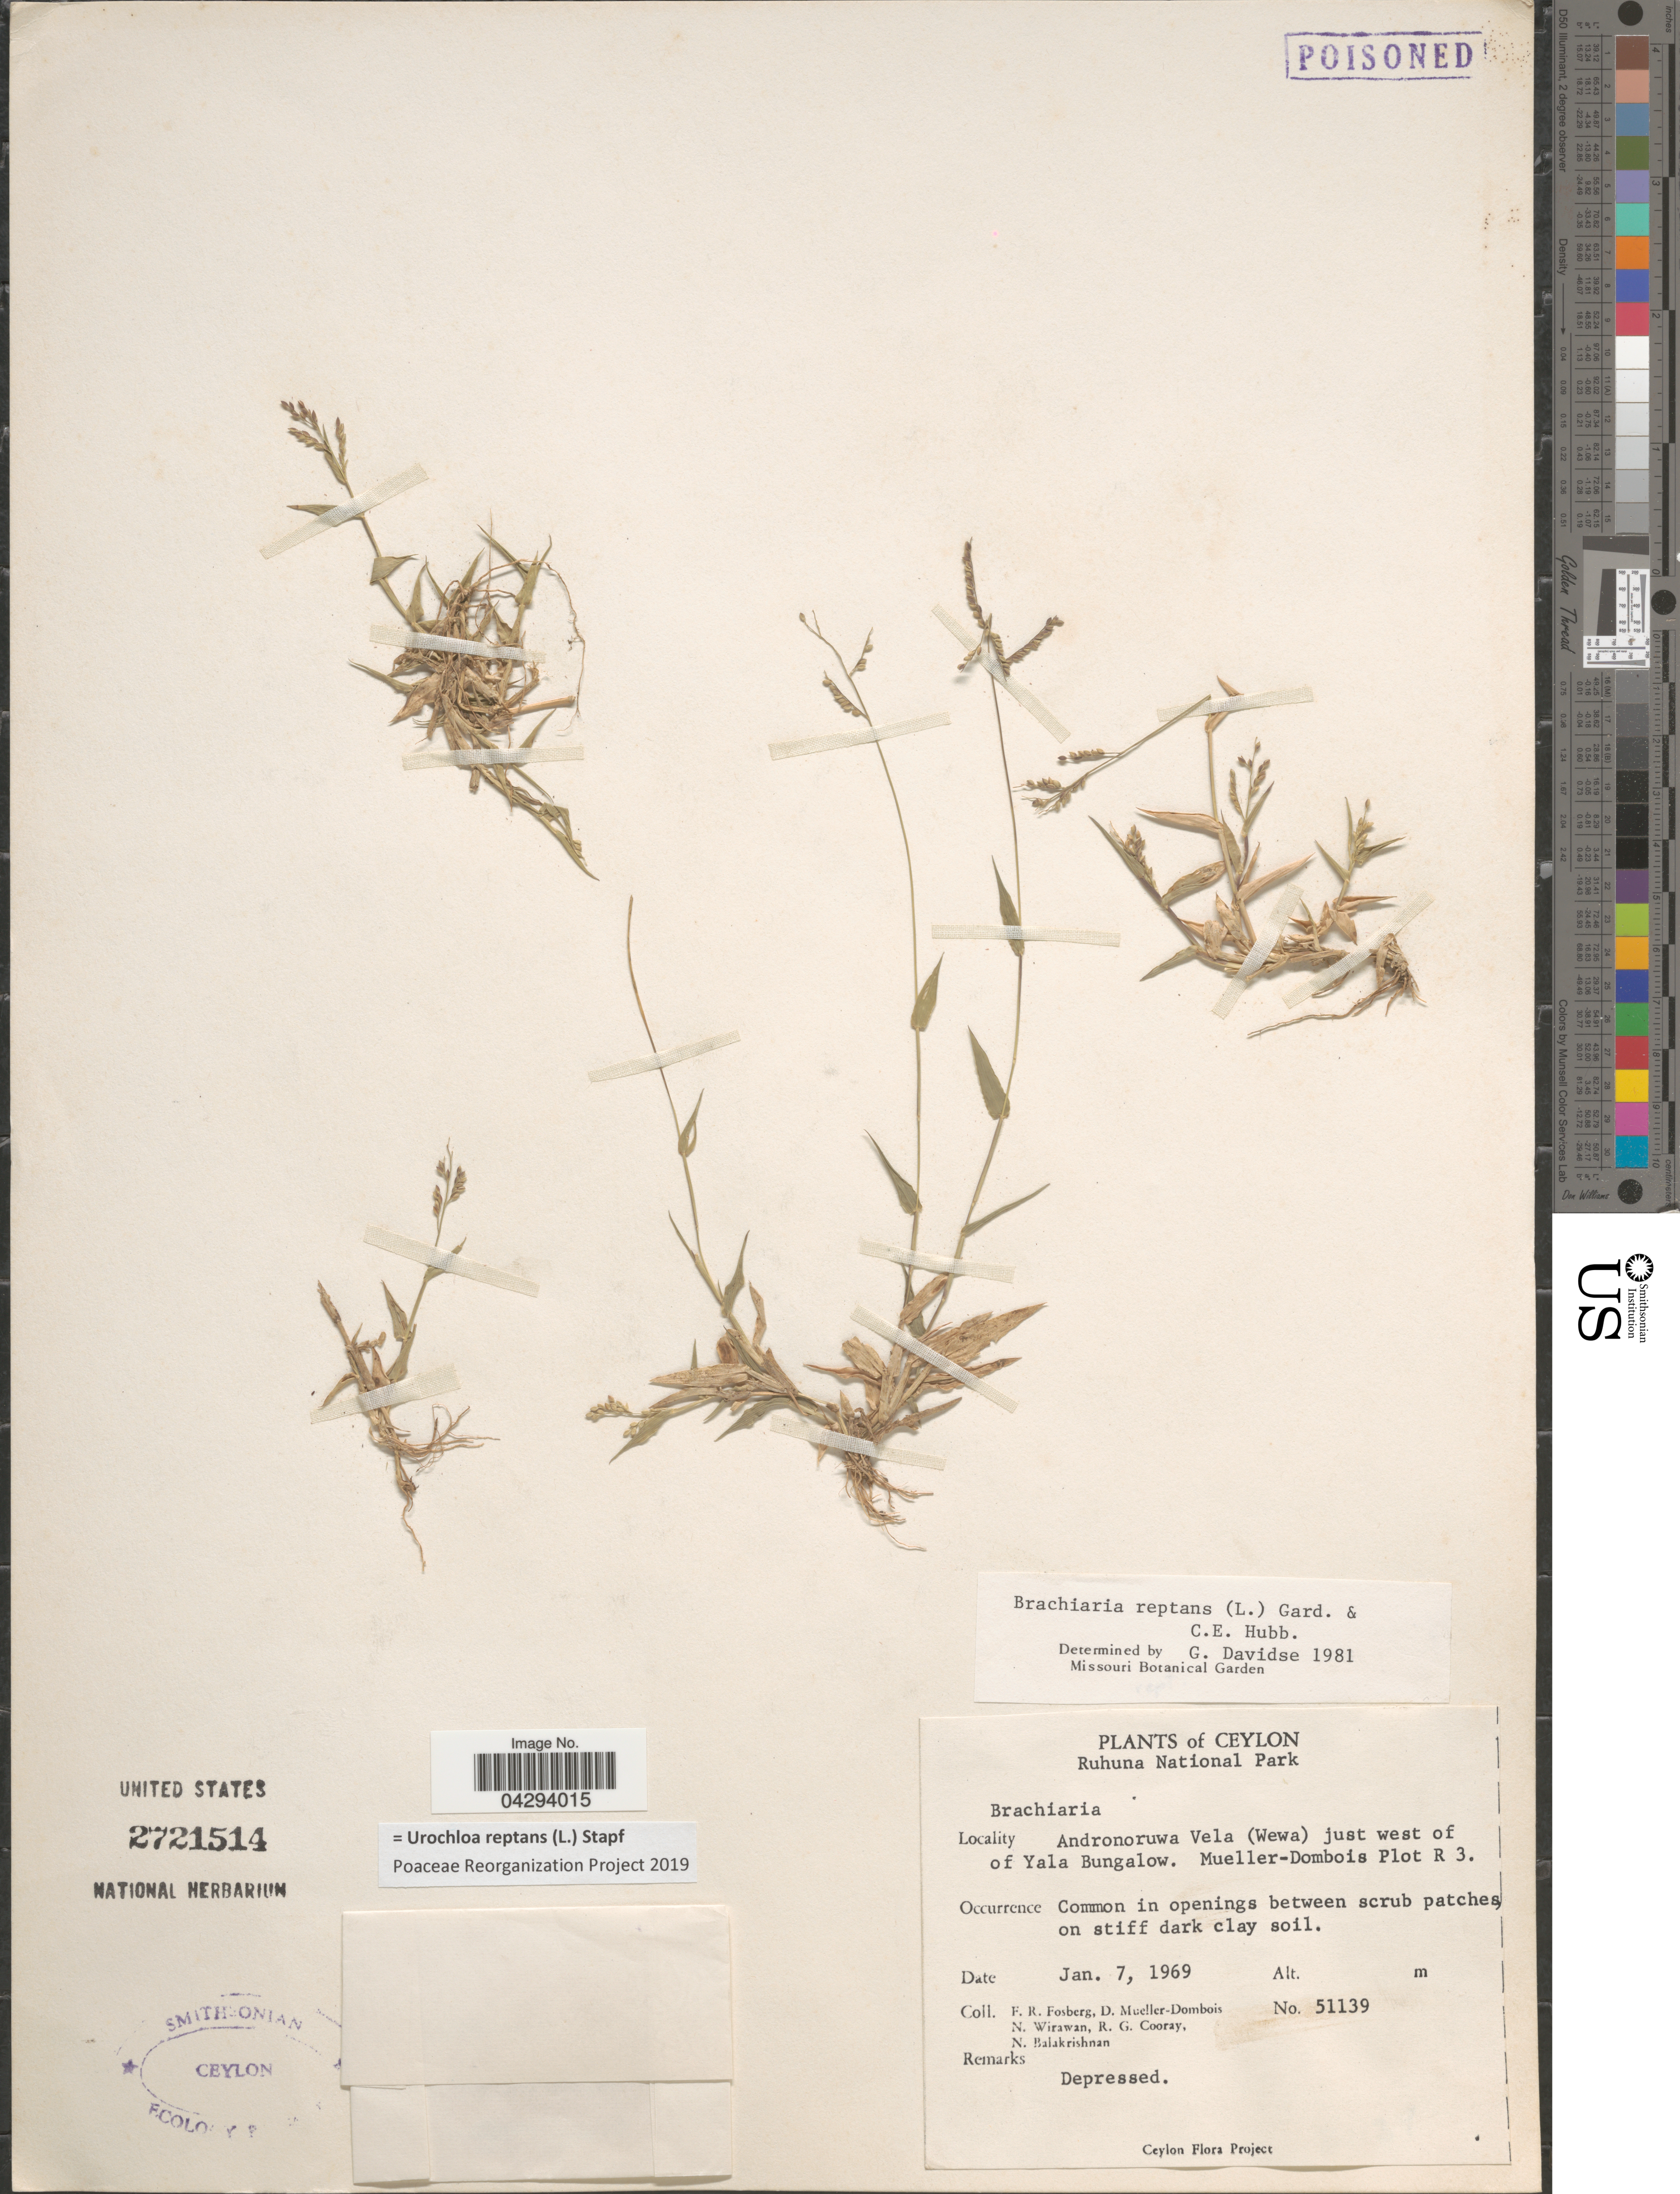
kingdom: Plantae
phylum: Tracheophyta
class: Liliopsida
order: Poales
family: Poaceae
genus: Urochloa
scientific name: Urochloa reptans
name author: (L.) Stapf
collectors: F. R. Fosberg, D. Mueller-Dombois, N. Wirawan, R. Cooray & N. Balakrishnan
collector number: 51139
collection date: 1969-01-07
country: Sri Lanka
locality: Ceylon. Ruhuna National Park. Andronoruwa Vela (Wewa) just west of Yala Bungalow. Mueller-Dombois Plot R 3.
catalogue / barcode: US 2721514